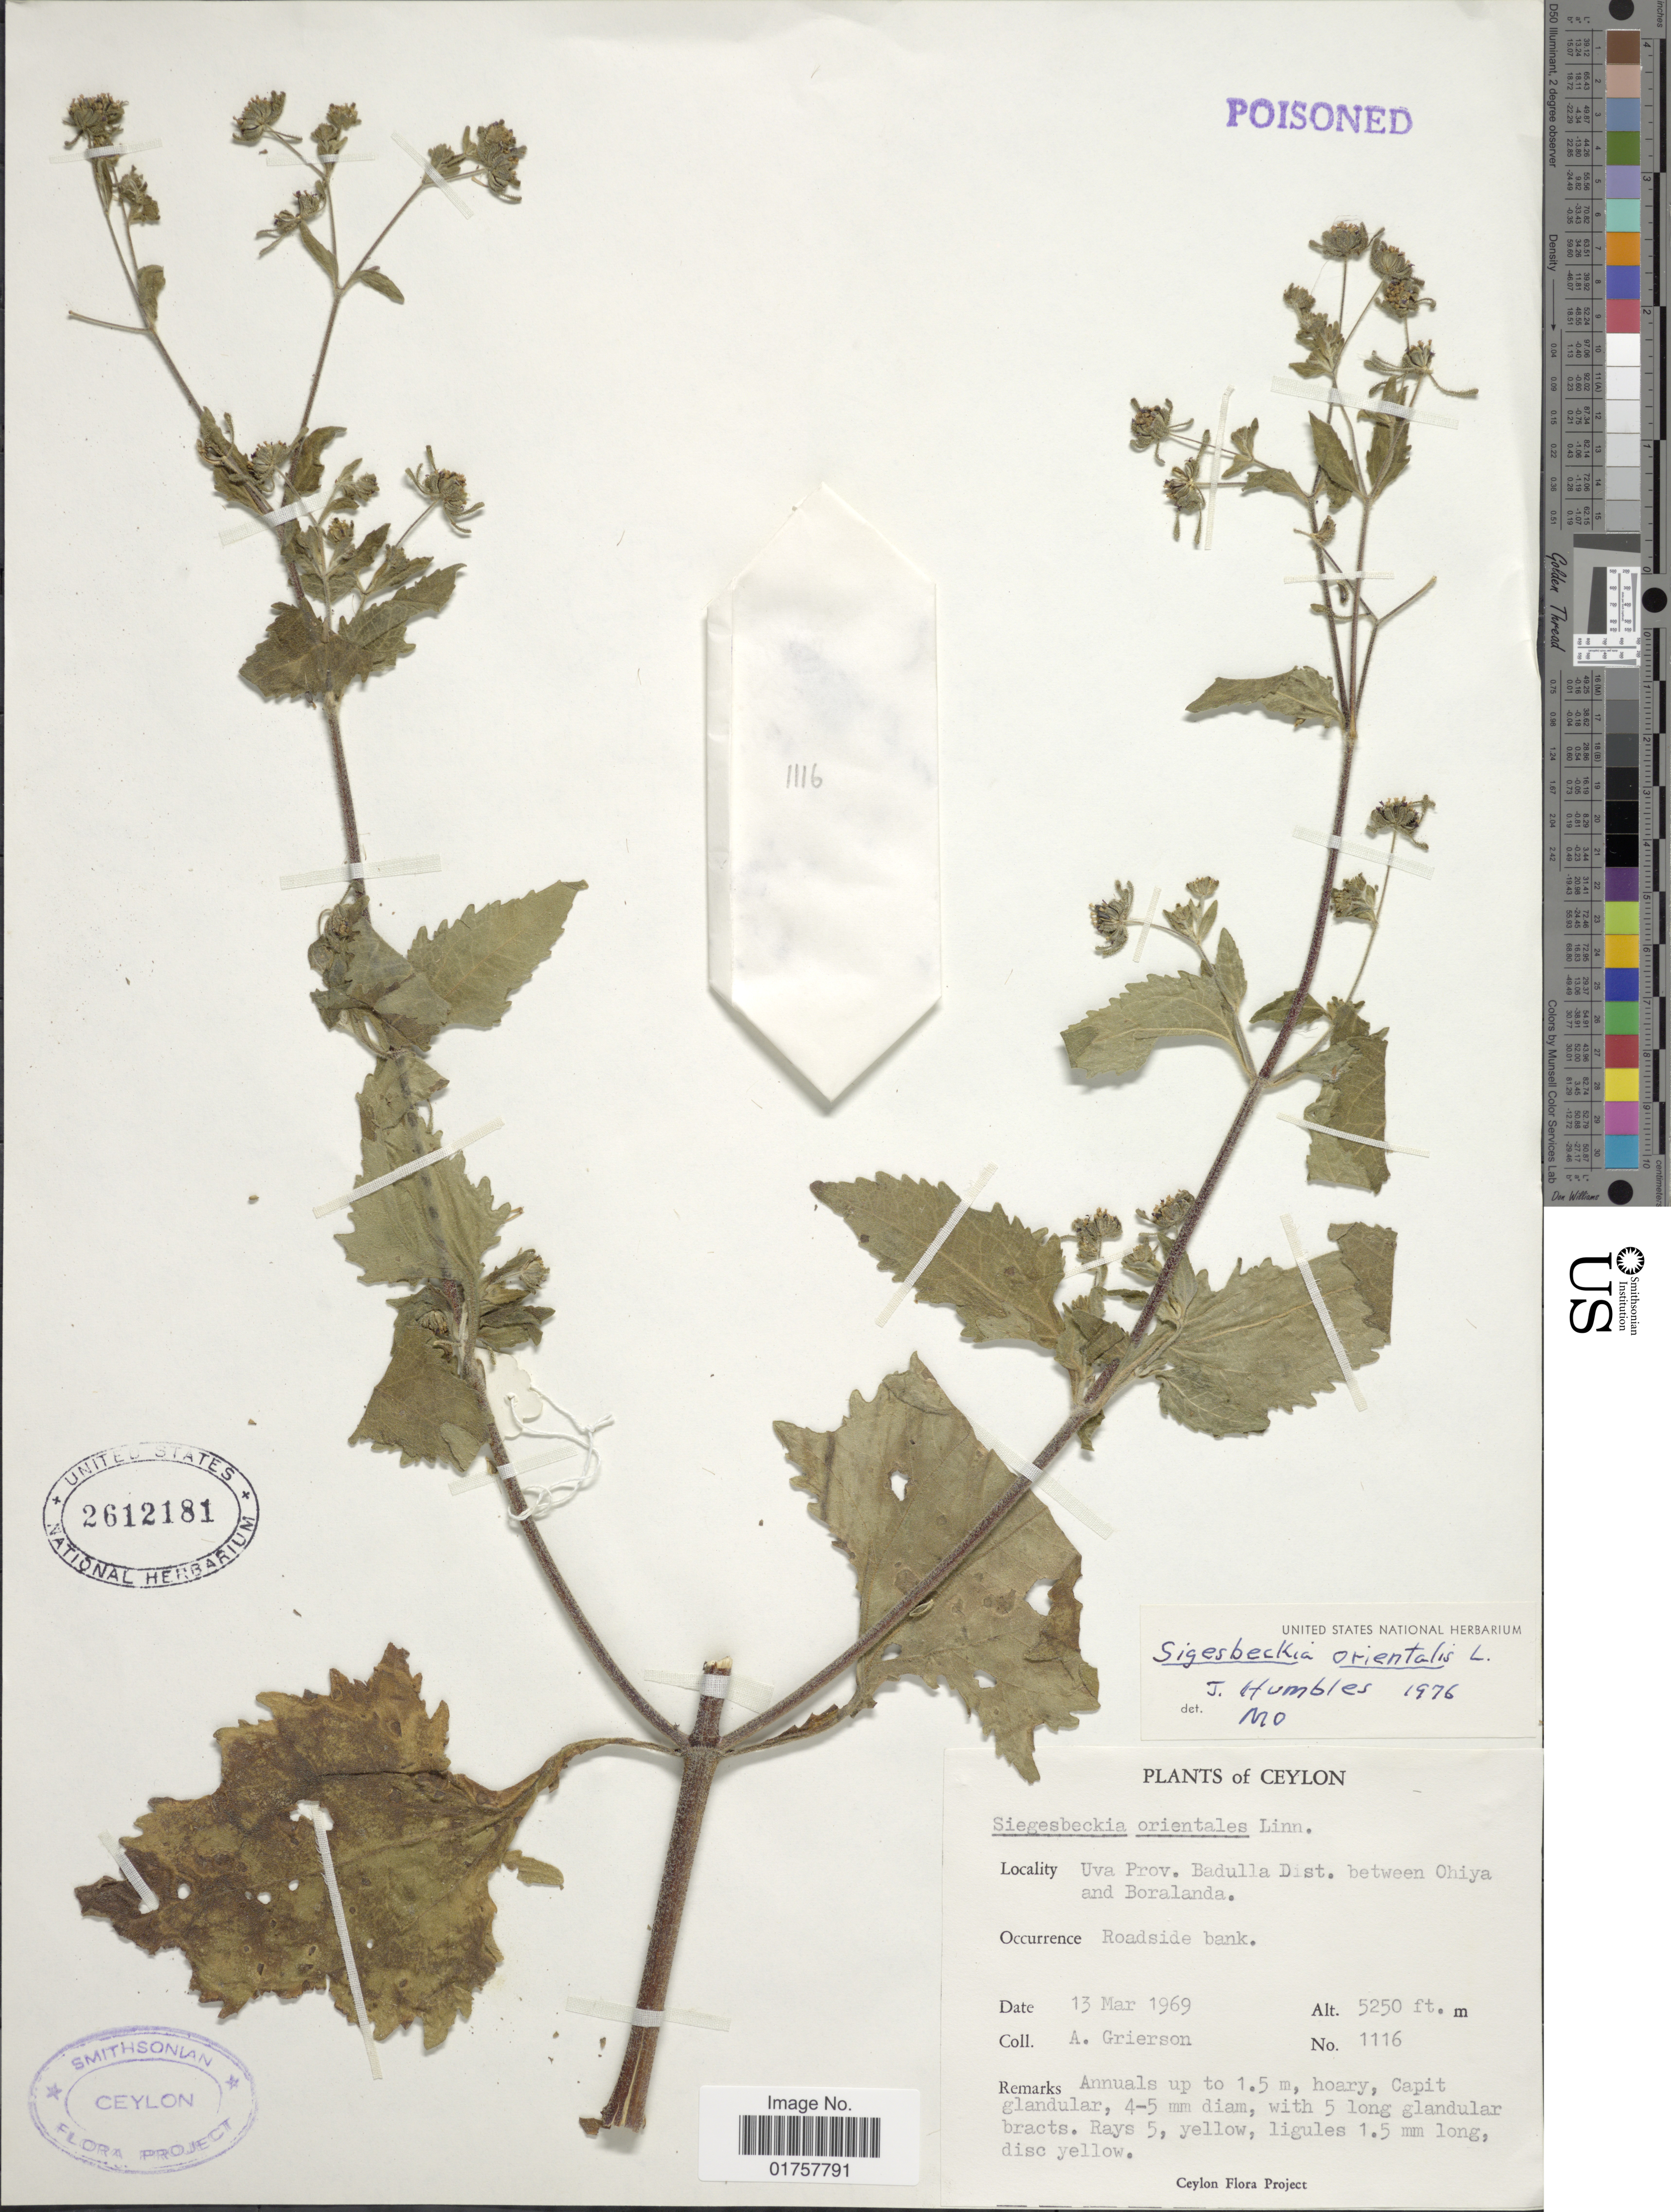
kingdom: Plantae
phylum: Tracheophyta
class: Magnoliopsida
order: Asterales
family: Asteraceae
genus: Sigesbeckia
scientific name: Sigesbeckia orientalis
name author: L.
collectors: A. Grierson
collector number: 1116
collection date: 1969-03-13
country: Sri Lanka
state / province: Uva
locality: Ceylon, Badulla Dist. between Ohiya and Boralanda, Roadside bank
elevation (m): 1600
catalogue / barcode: US 2612181